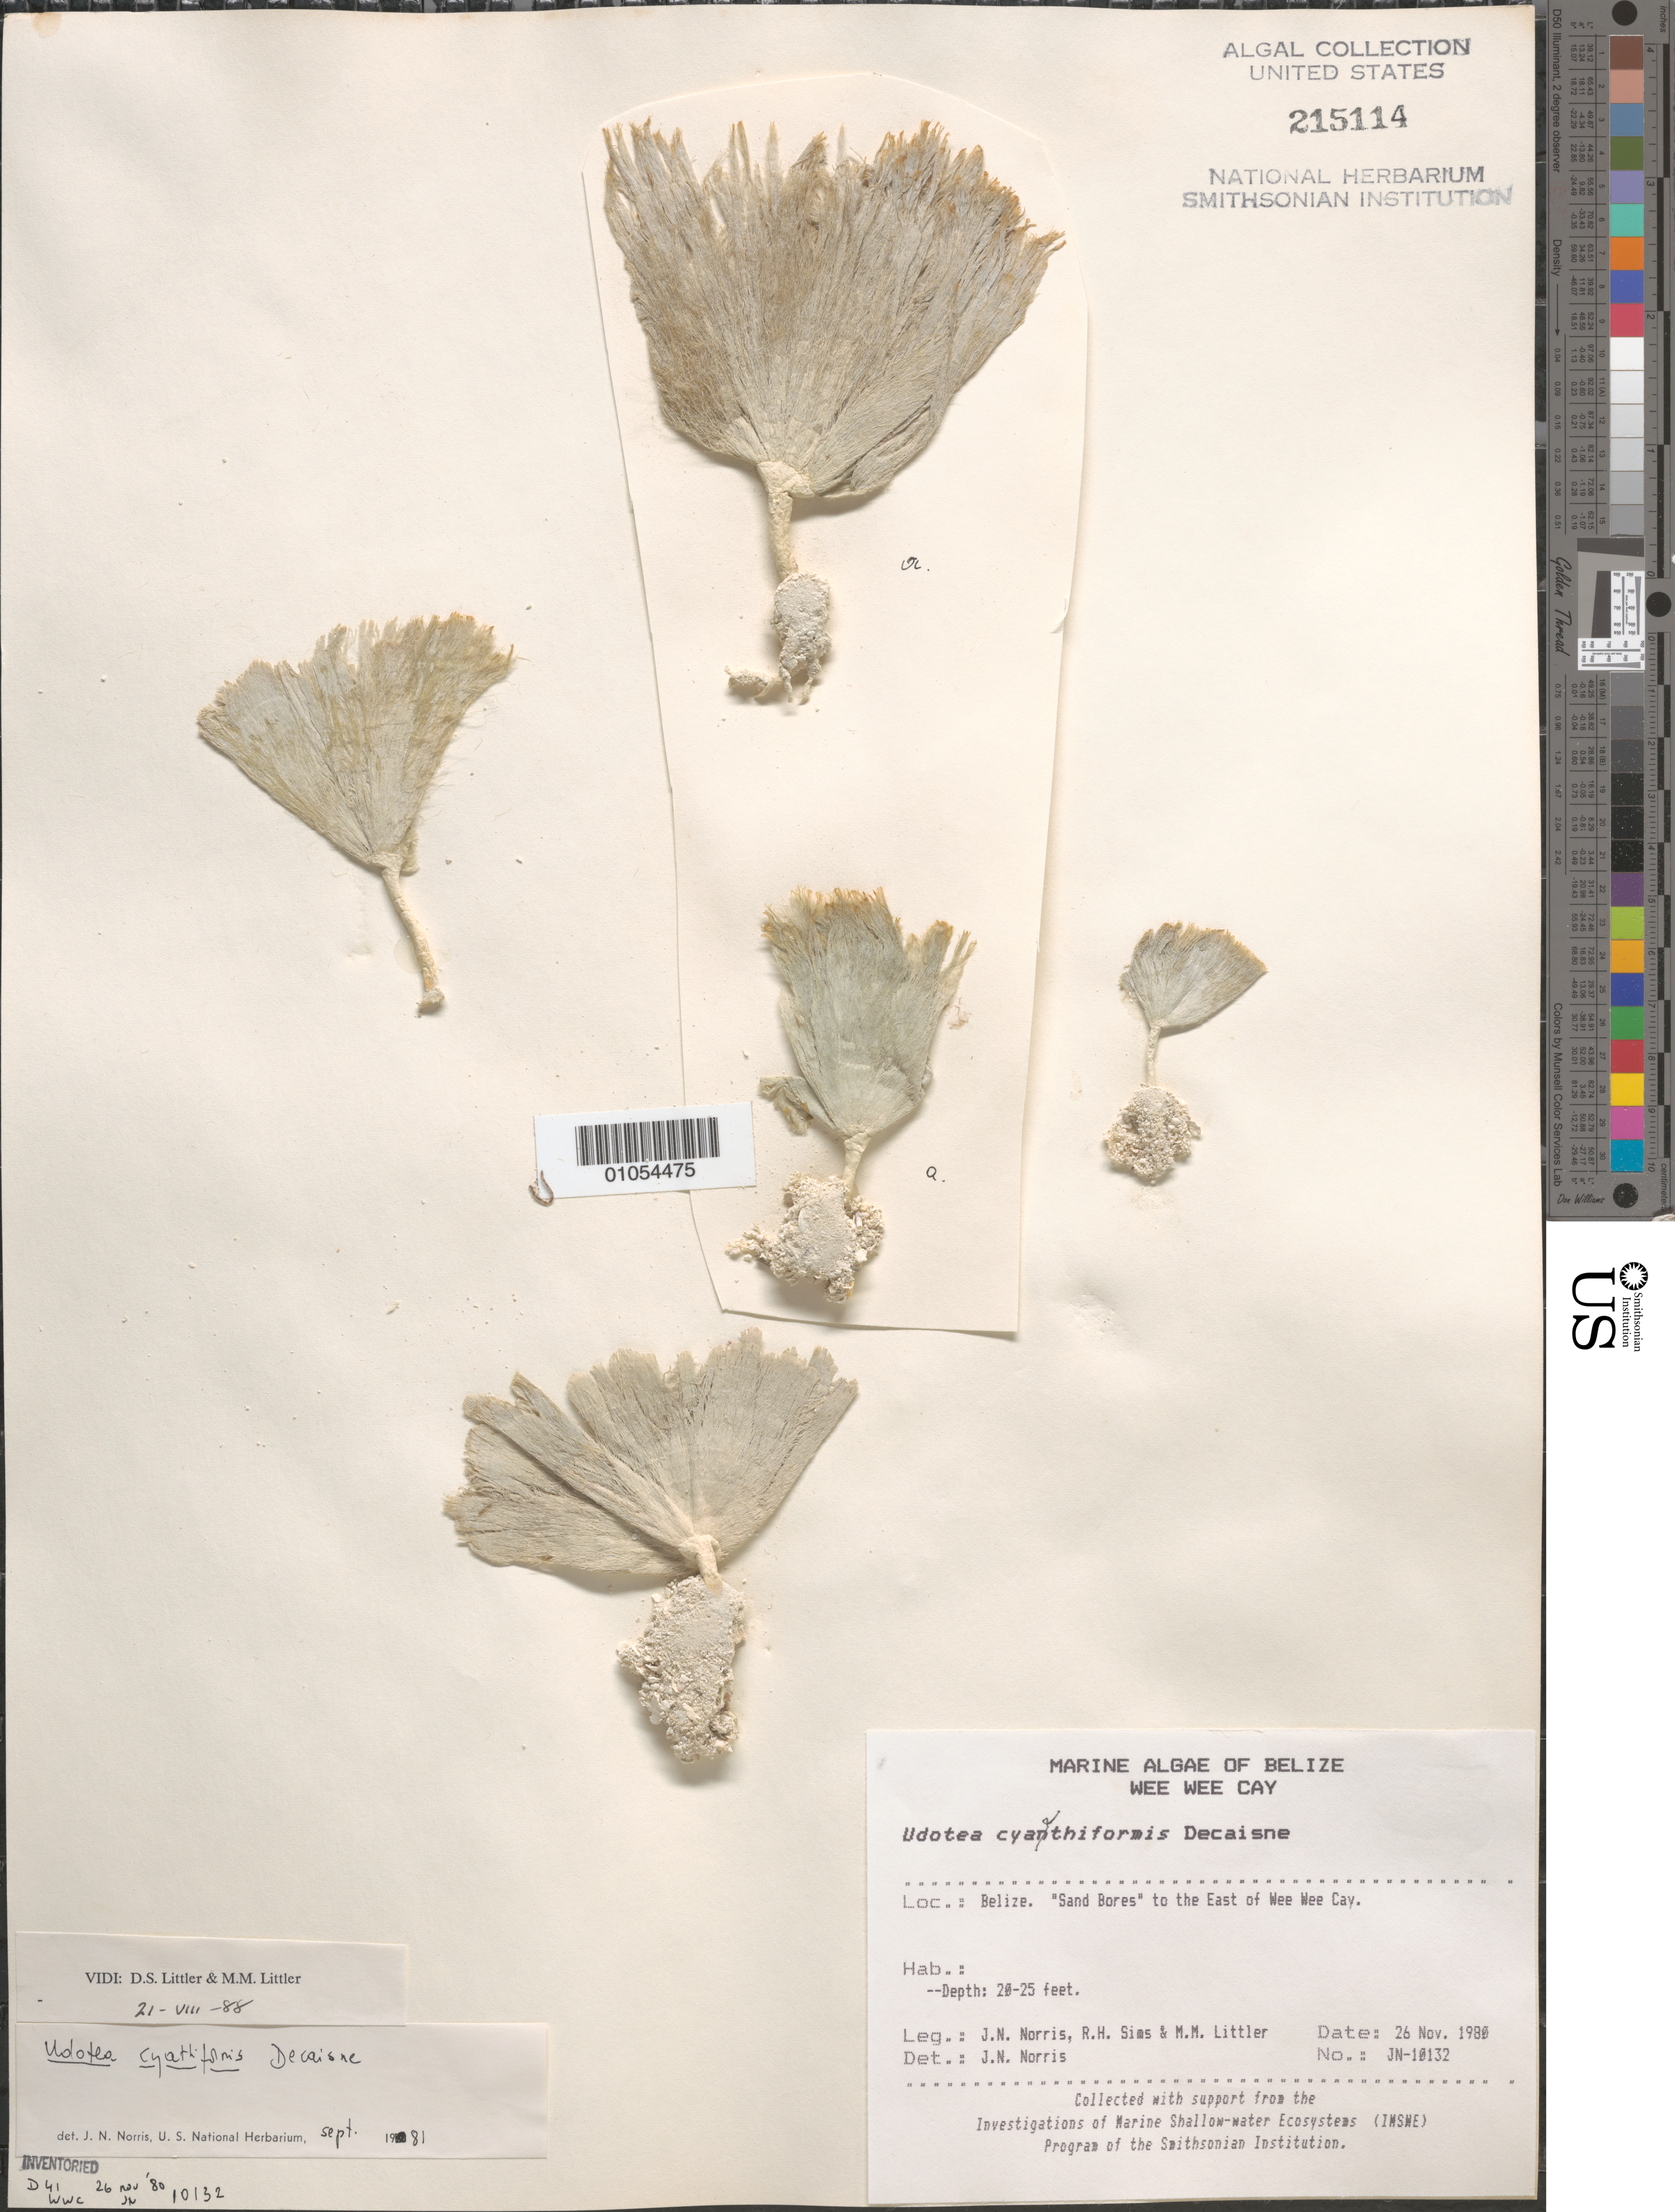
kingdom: Plantae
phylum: Chlorophyta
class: Ulvophyceae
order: Bryopsidales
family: Udoteaceae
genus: Udotea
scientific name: Udotea cyathiformis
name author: Decne.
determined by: Norris, James N.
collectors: J. N. Norris, R. H. Sims & M. M. Littler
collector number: JN-10132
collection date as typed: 26 Nov 1980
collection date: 1980-11-26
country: Belize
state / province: Stann Creek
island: Wee Wee Cay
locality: East of Wee Wee Cay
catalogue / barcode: US 215114